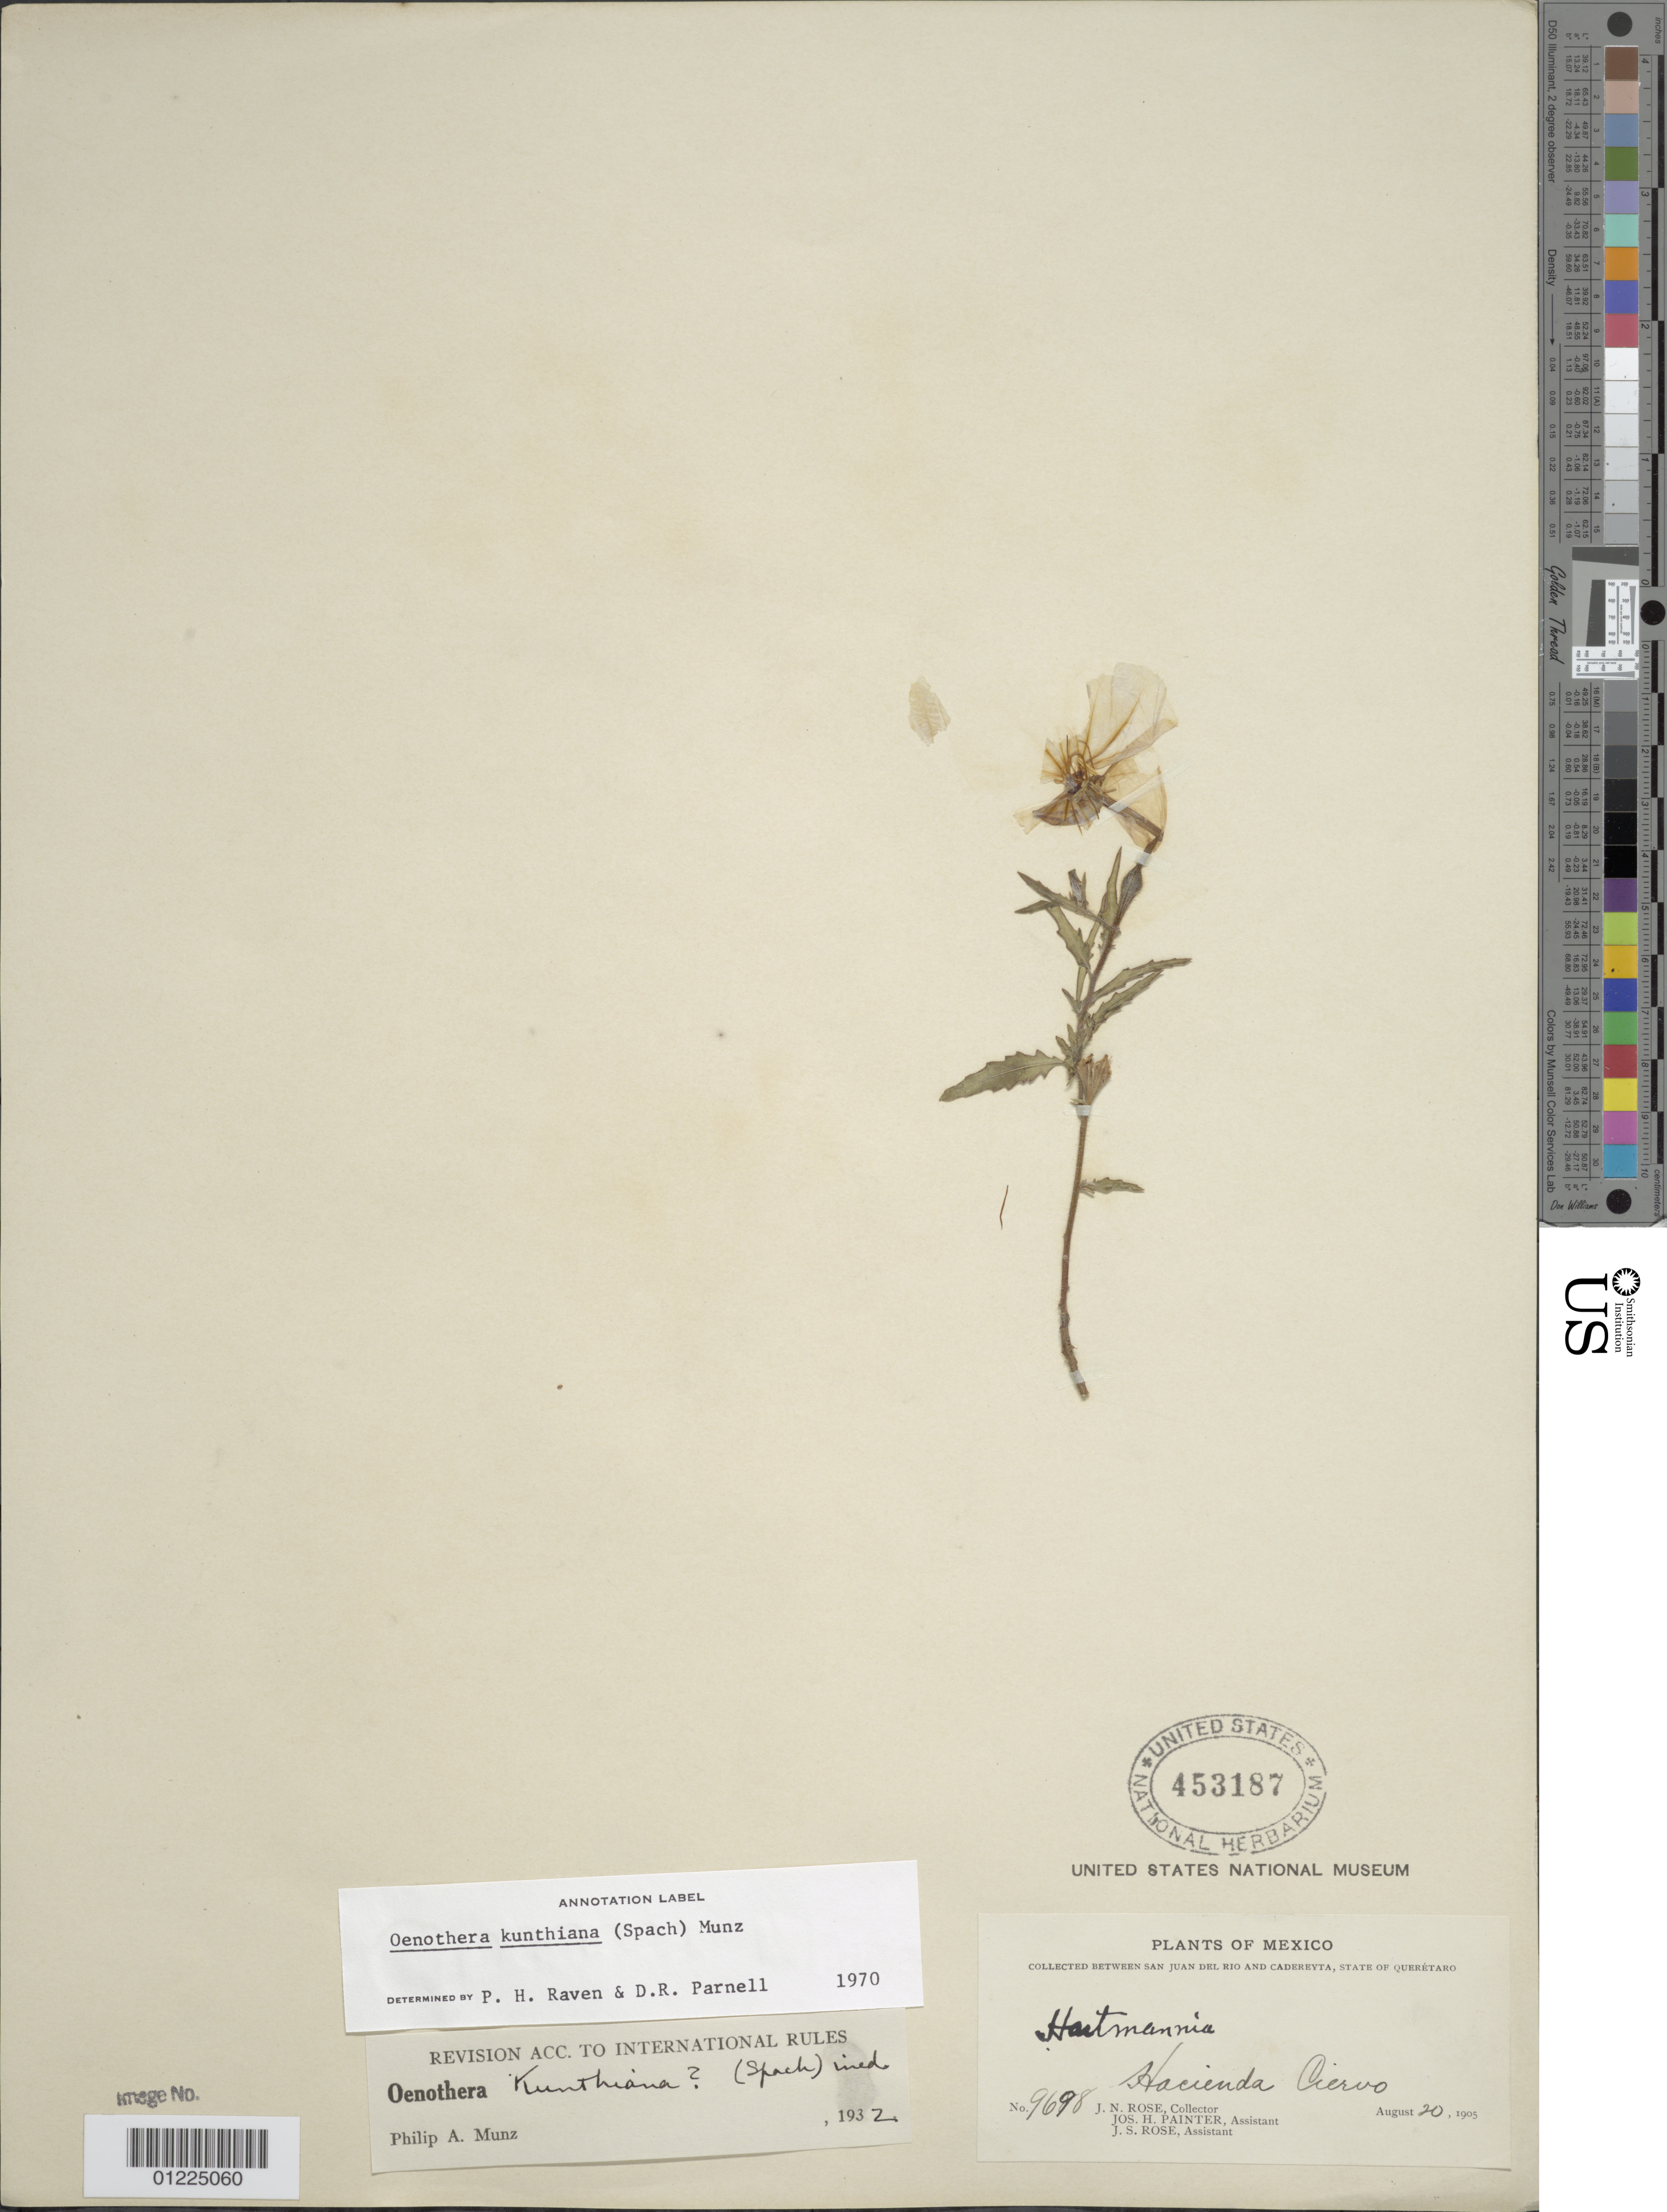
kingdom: Plantae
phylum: Tracheophyta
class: Magnoliopsida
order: Myrtales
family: Onagraceae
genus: Oenothera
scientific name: Oenothera kunthiana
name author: (Spach) Munz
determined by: Raven, P. H.; Parnell, D. R.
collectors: J. N. Rose, J. H. Painter & J. S. Rose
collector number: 9698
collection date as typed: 20 Aug 1905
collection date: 1905-08-20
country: Mexico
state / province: Querétaro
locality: Hacienda Ciervo, between San Juan del Río and Cadereyta, State of Querétaro.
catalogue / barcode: US 453187